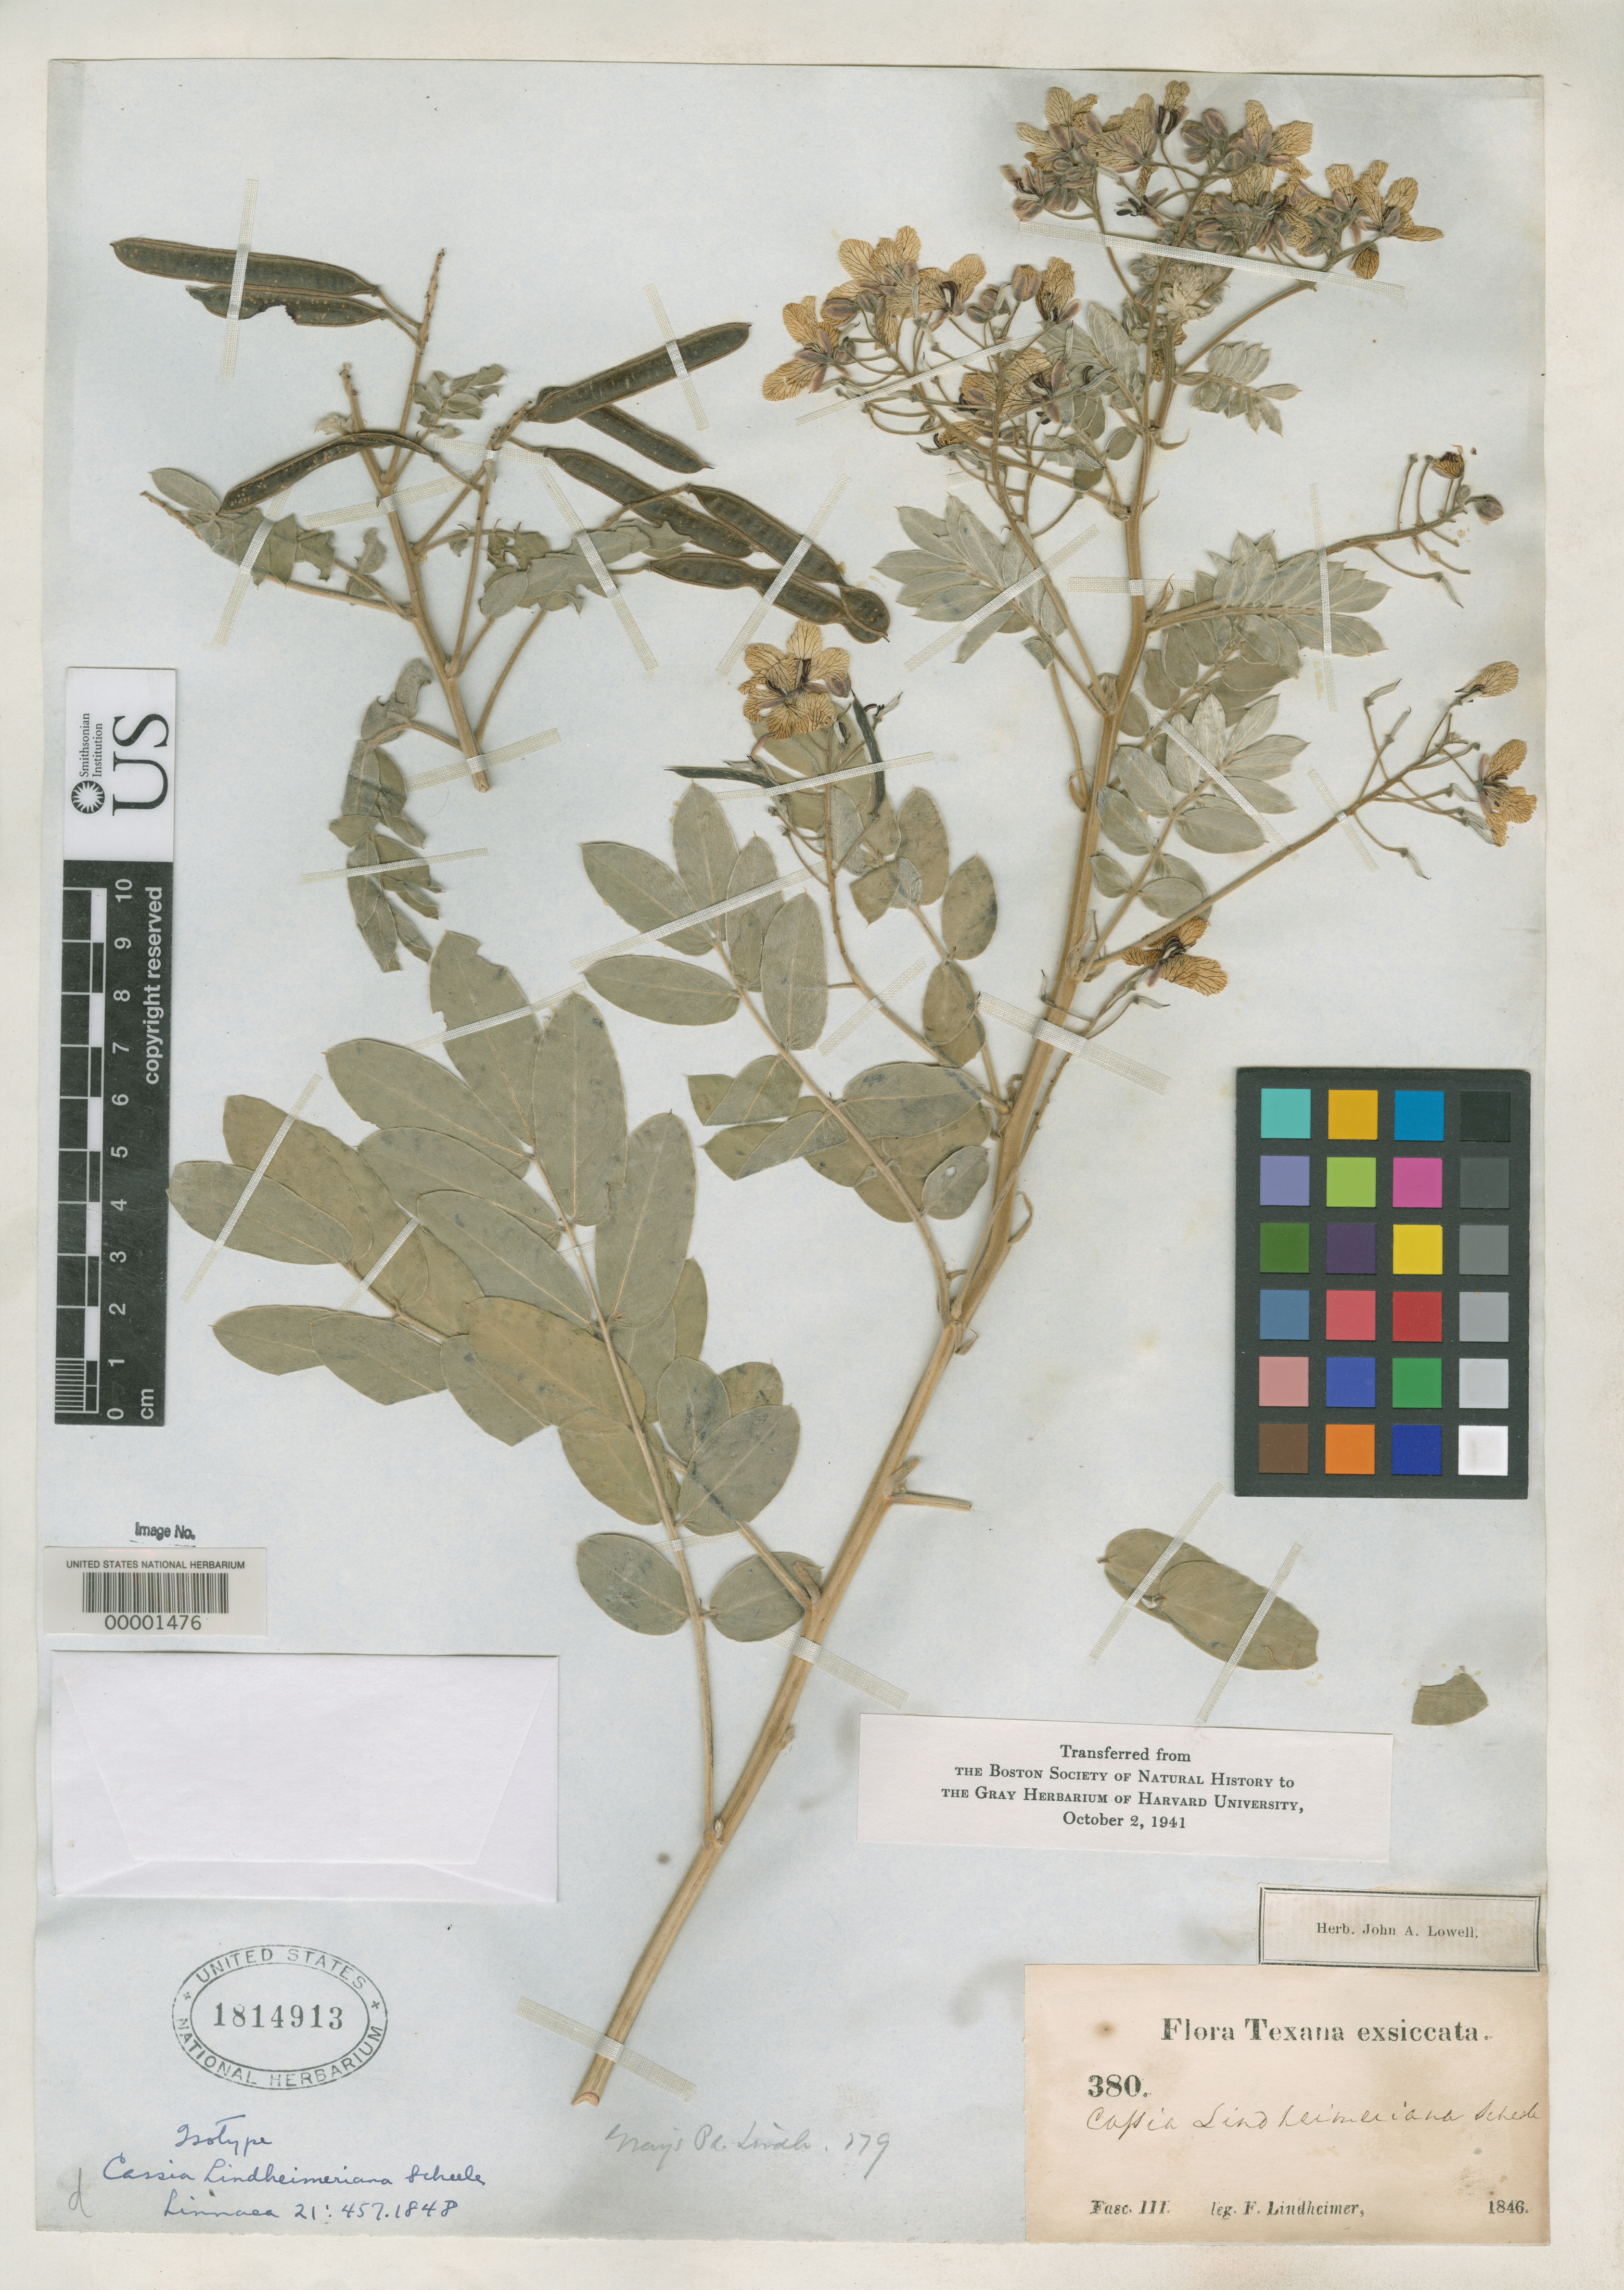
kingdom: Plantae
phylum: Tracheophyta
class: Magnoliopsida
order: Fabales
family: Fabaceae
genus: Cassia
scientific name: Cassia lindheimeriana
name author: Scheele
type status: Type Collection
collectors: F. J. Lindheimer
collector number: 380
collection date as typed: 1846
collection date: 1846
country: United States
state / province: Texas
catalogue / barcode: US 1814913